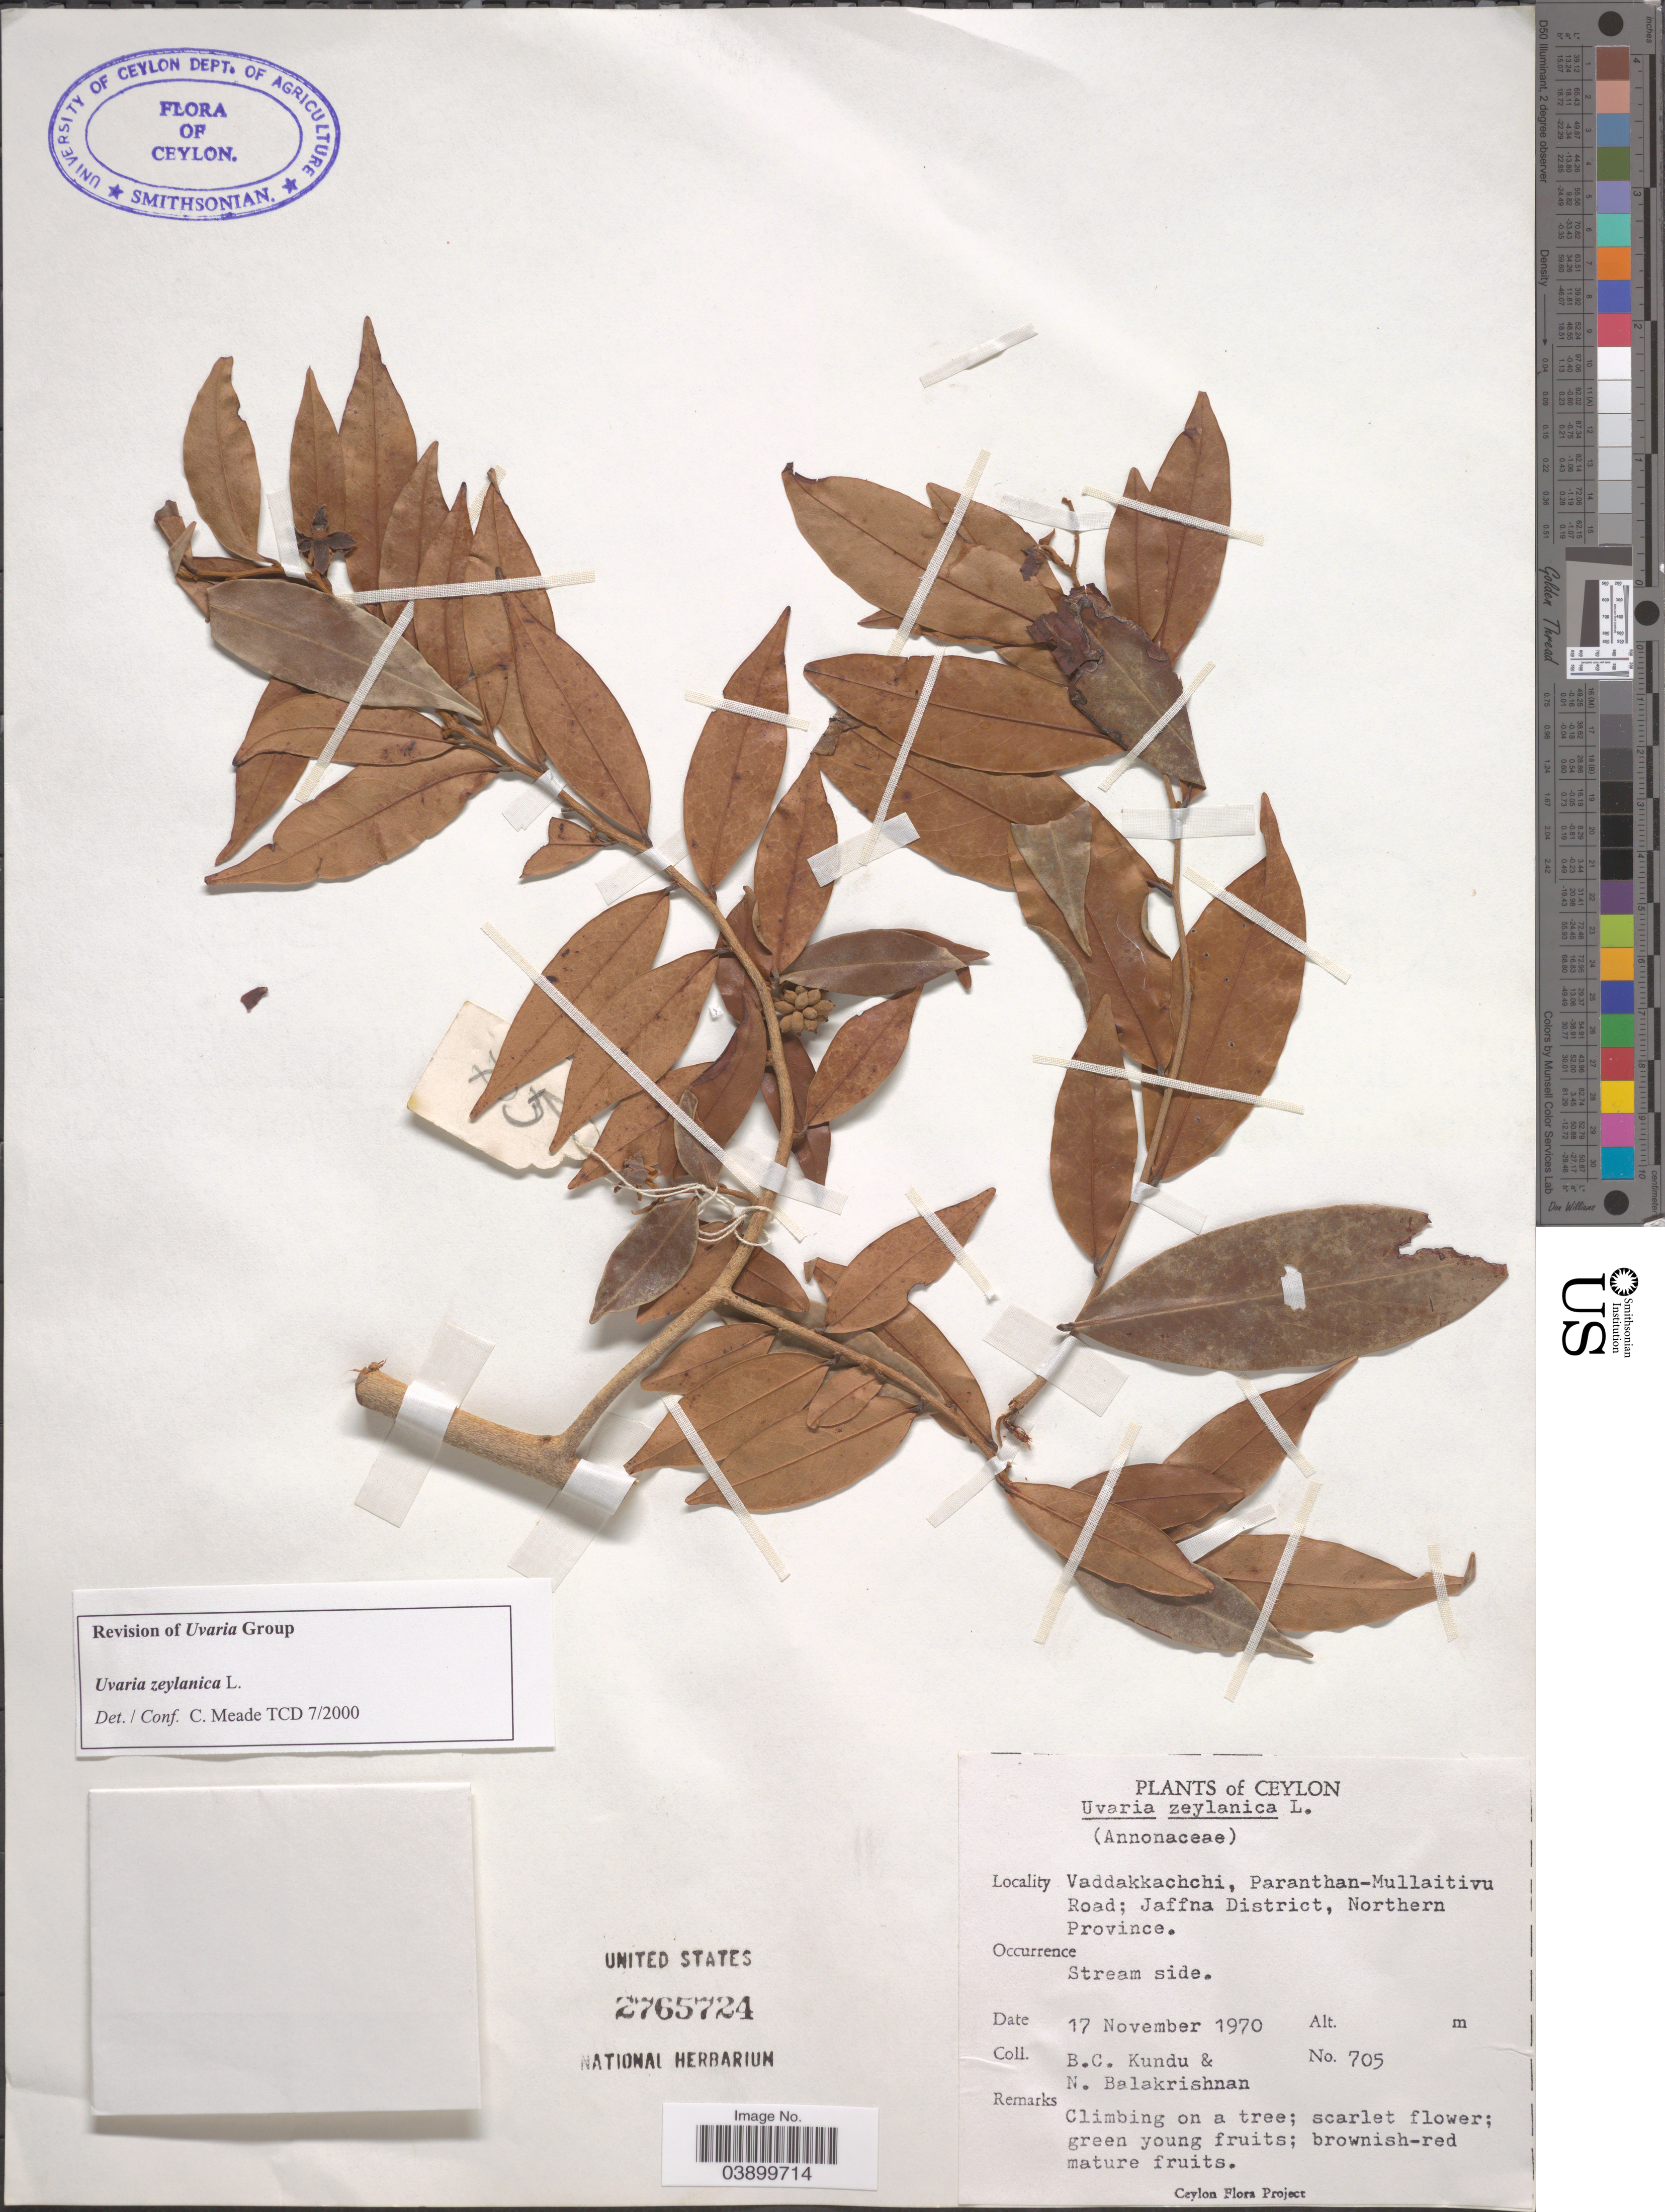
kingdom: Plantae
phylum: Tracheophyta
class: Magnoliopsida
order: Magnoliales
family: Annonaceae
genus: Uvaria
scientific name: Uvaria zeylanica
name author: L.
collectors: B. C. Kundu & N. Balakrishnan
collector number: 705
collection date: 1970-11-17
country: Sri Lanka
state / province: Northern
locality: Ceylon. Vaddakkachchi, Paranthan-Mullaitivu Road; Jaffna District.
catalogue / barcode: US 2765724